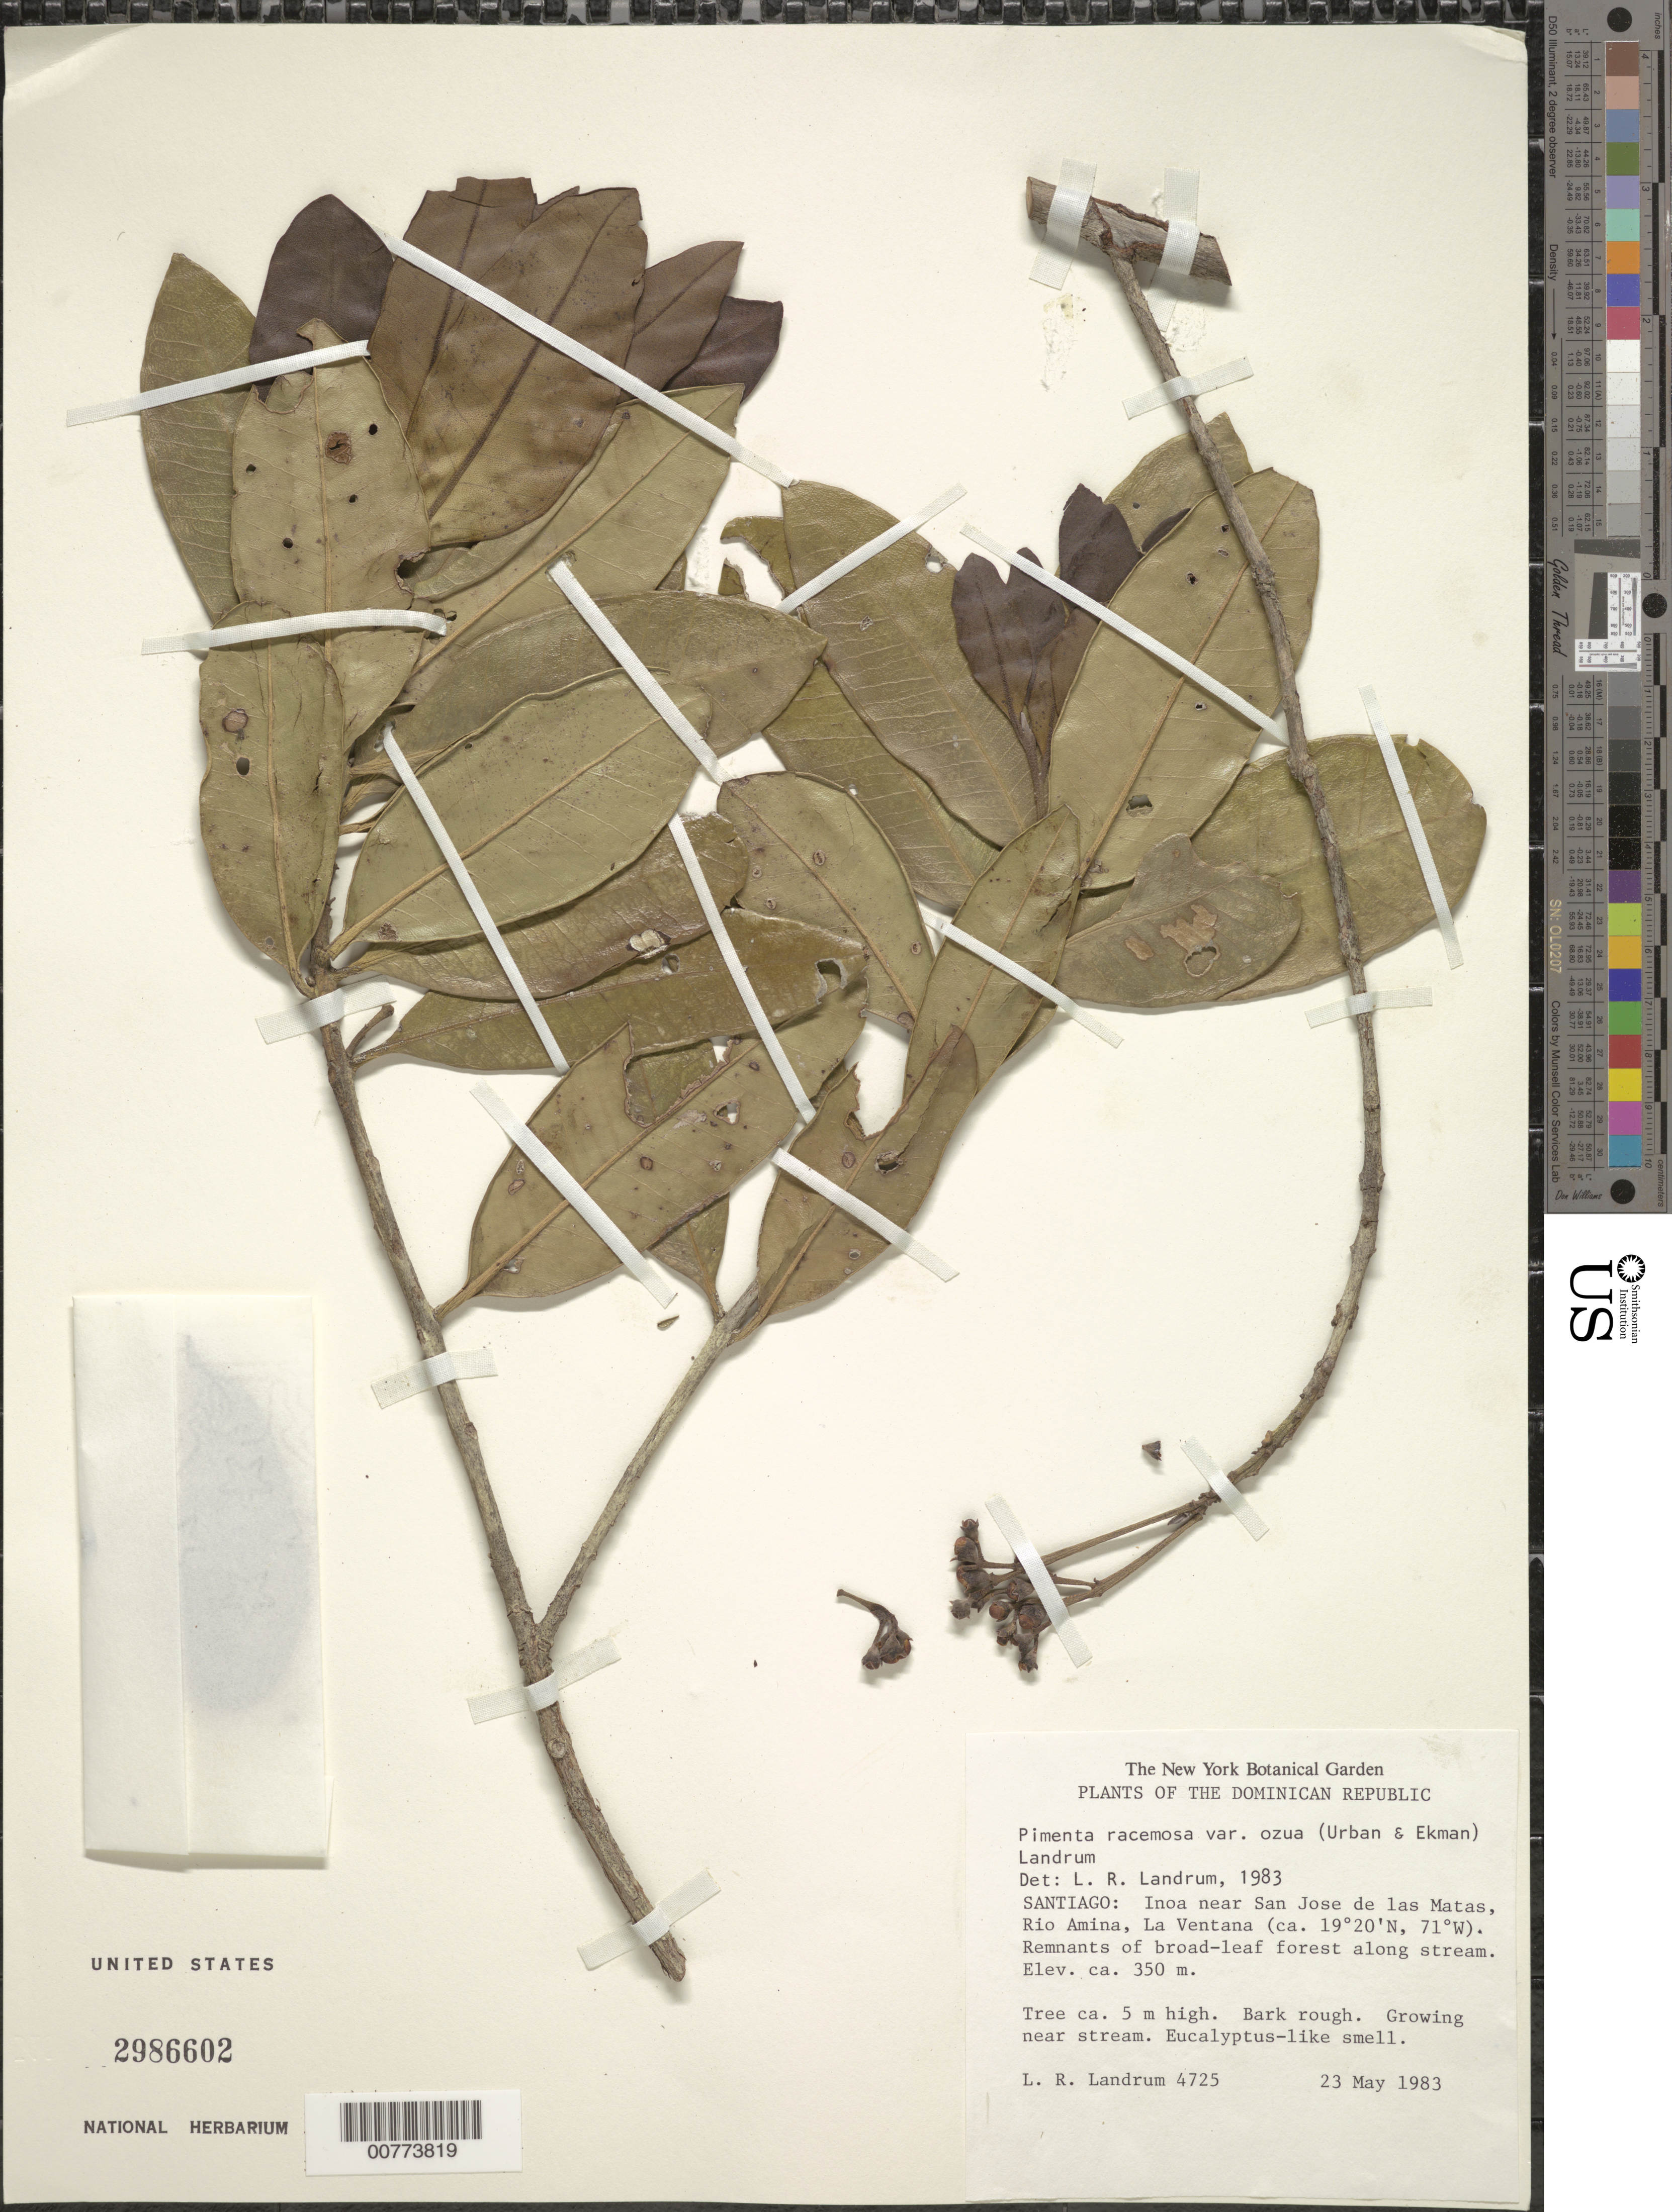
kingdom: Plantae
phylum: Tracheophyta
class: Magnoliopsida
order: Myrtales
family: Myrtaceae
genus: Pimenta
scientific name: Pimenta racemosa var. ozua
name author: (Urb. & Ekman) Landrum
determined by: Landrum, L. R.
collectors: L. R. Landrum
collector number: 4725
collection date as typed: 23 May 1983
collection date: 1983-05-23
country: Dominican Republic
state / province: Santiago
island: Hispaniola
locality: Inoa near San José de las Matas, Rio Amina, La Ventana.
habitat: Remnants of broad-leaf forest along stream.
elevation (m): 350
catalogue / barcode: US 2986602